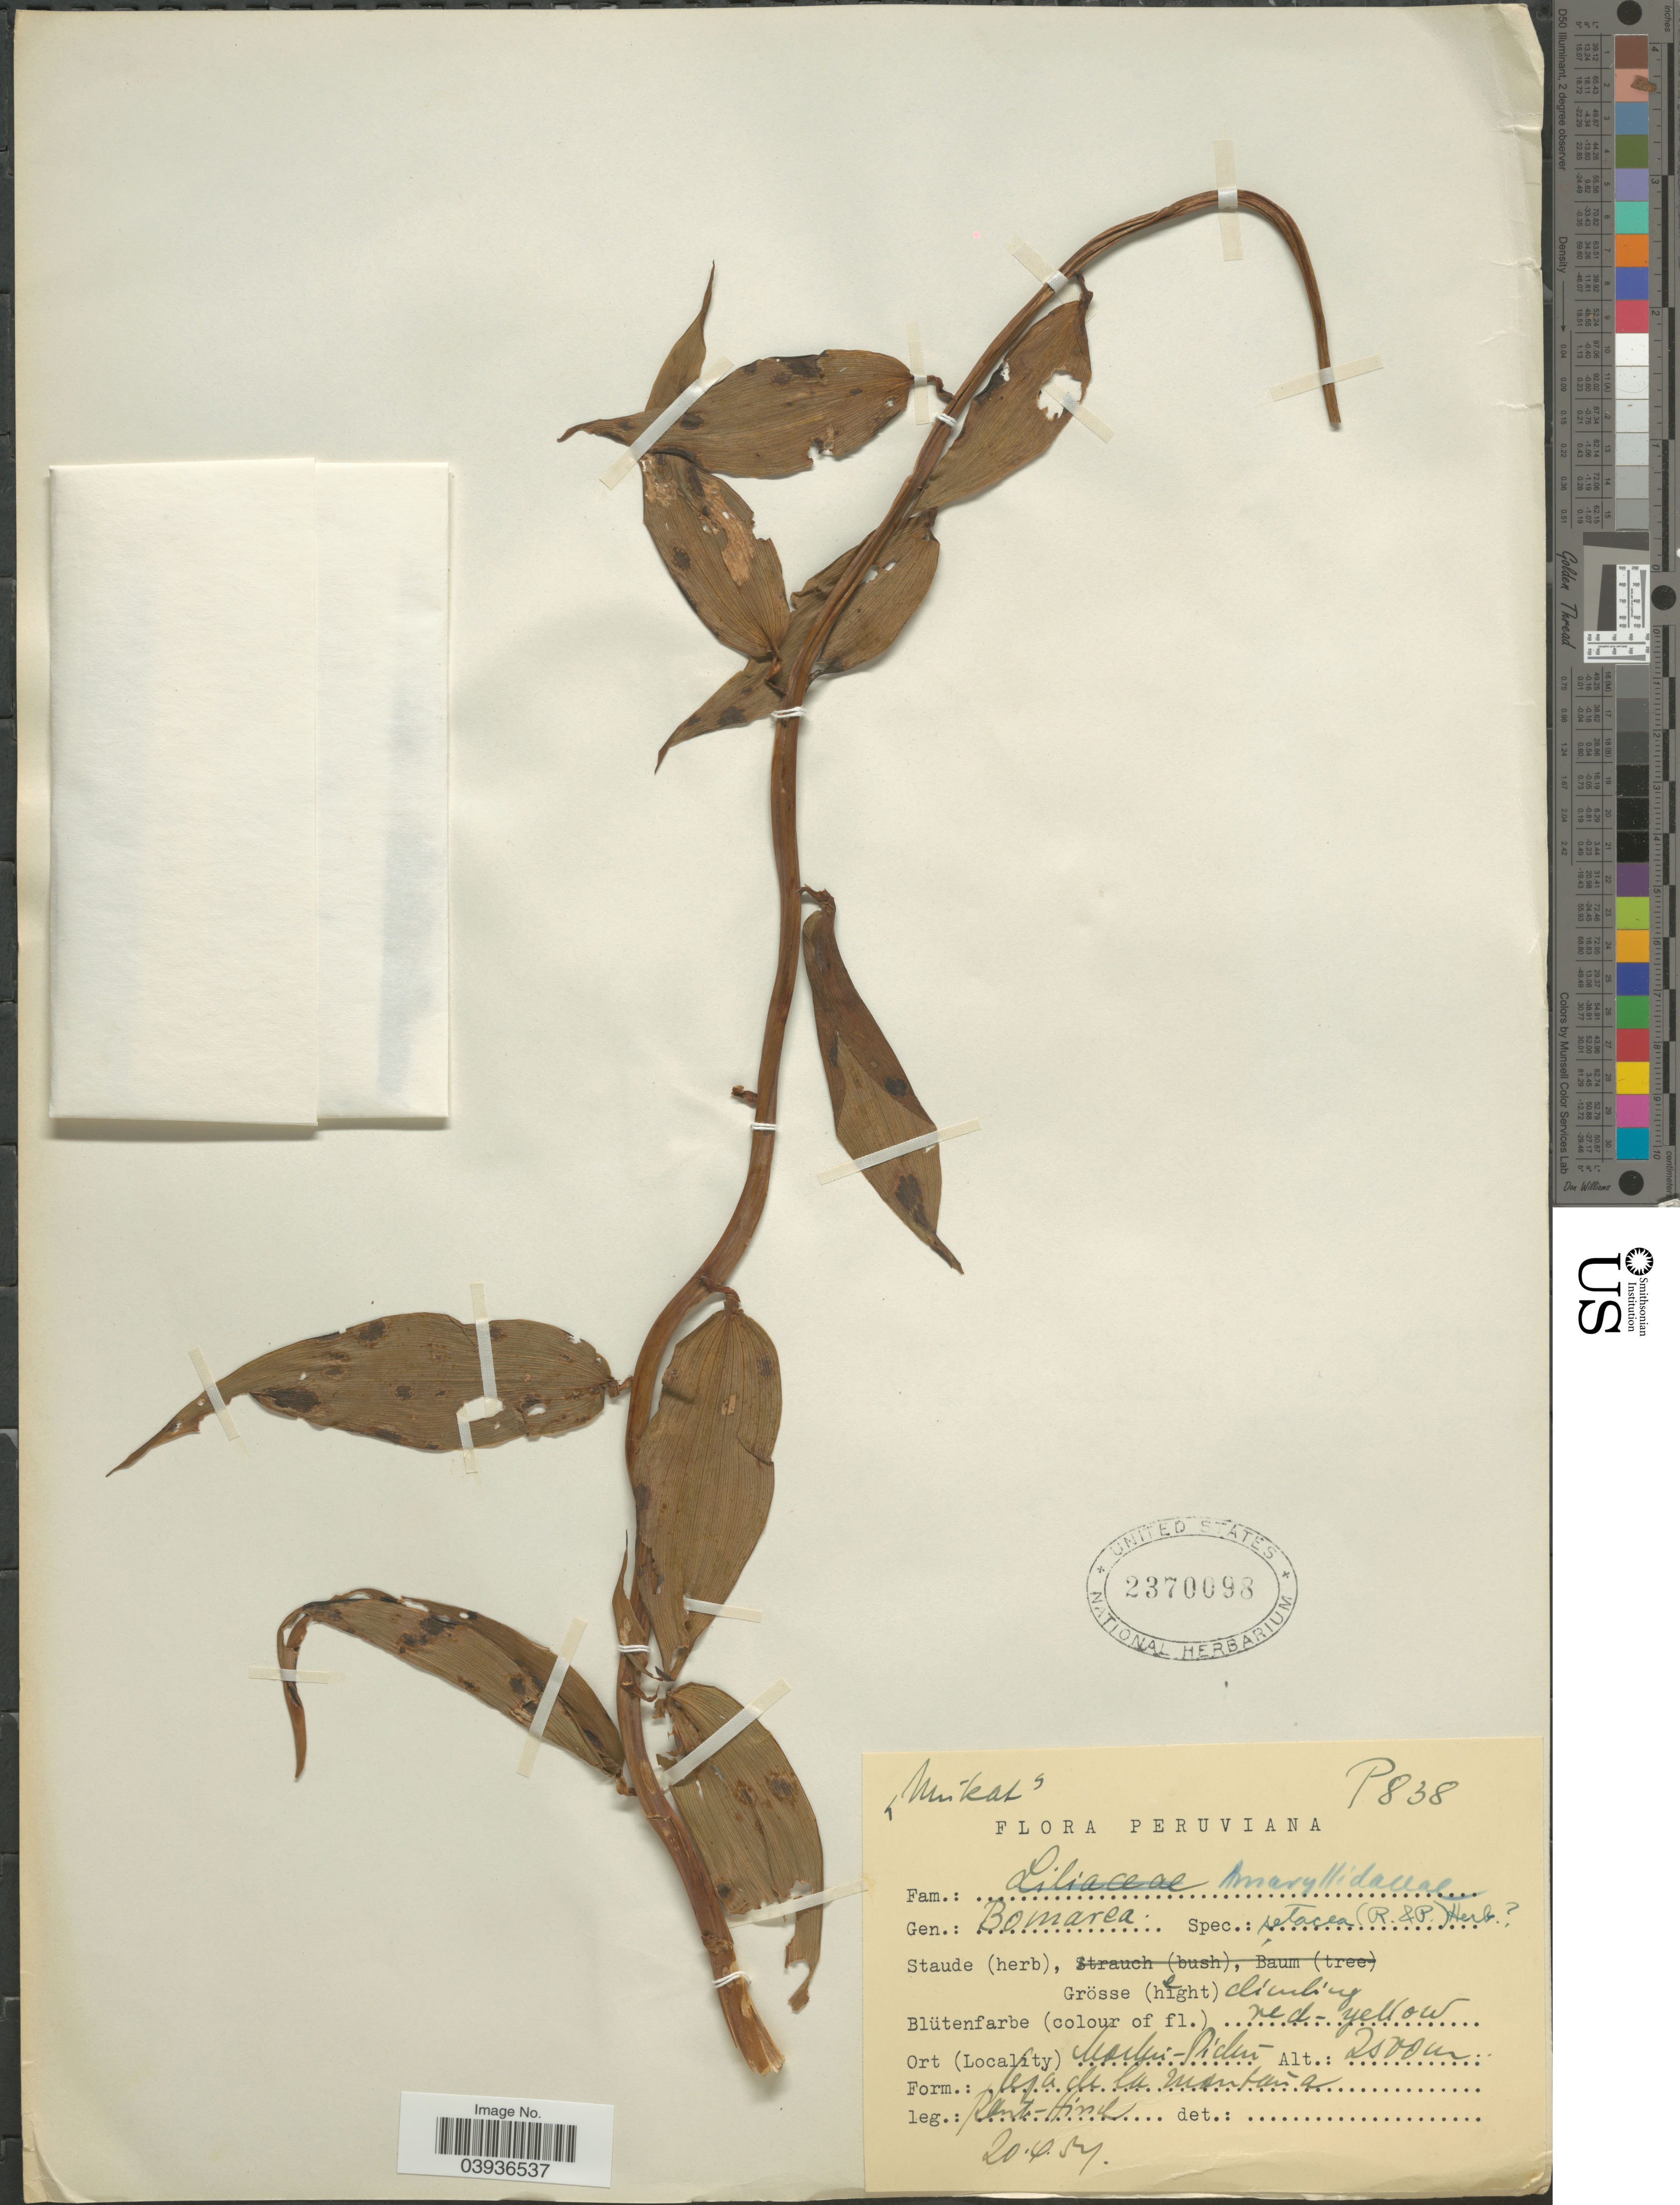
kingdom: Plantae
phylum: Tracheophyta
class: Liliopsida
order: Liliales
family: Alstroemeriaceae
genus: Bomarea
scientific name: Bomarea setacea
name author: (Ruiz & Pav.) Herb.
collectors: -. Rauh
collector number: P838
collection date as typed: Transcribed d/m/y: 20/4/54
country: Peru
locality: Peruviana. Machu-Picchu.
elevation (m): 2500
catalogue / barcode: US 2370098